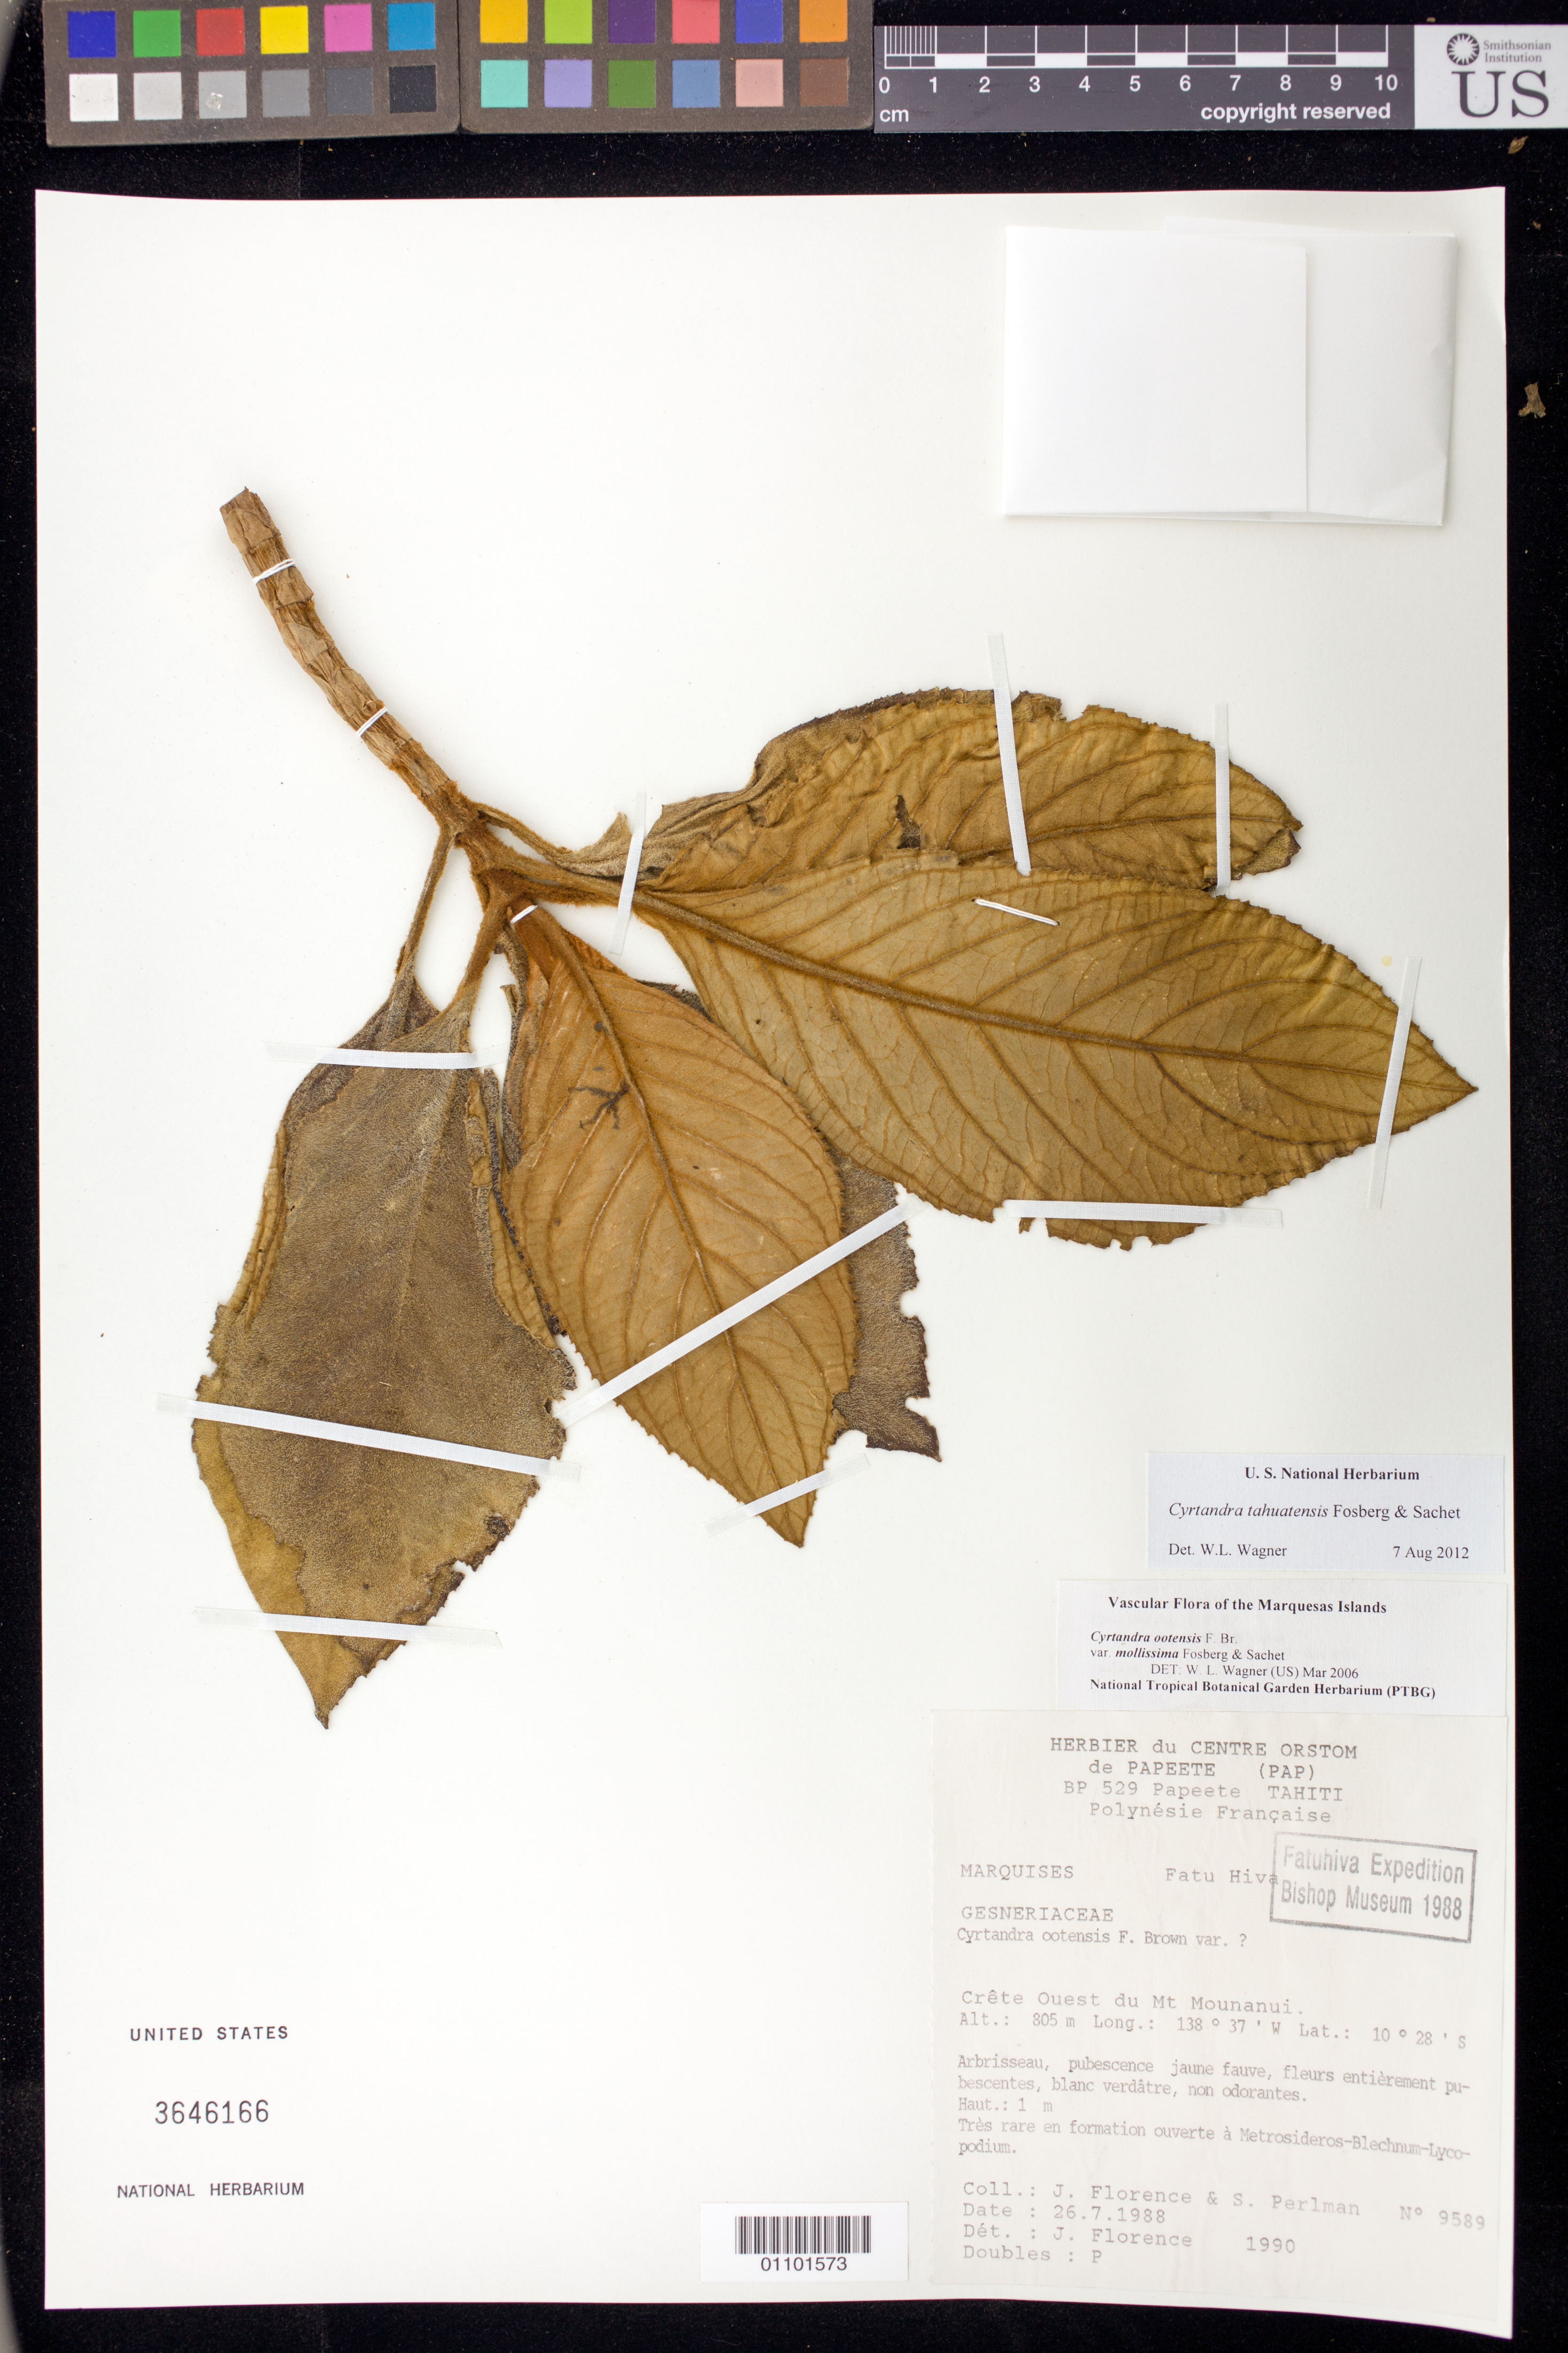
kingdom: Plantae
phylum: Tracheophyta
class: Magnoliopsida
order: Lamiales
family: Gesneriaceae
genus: Cyrtandra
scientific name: Cyrtandra tahuatensis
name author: Fosberg & Sachet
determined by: Wagner, W. L., (BOT), Smithsonian Institution - National Museum of Natural History (UNITED STATES)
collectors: J. Florence & S. P. Perlman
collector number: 9589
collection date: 1988-07-26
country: French Polynesia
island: Fatu Hiva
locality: Crete du Mt. Mounanui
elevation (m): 805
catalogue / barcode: US 3646166